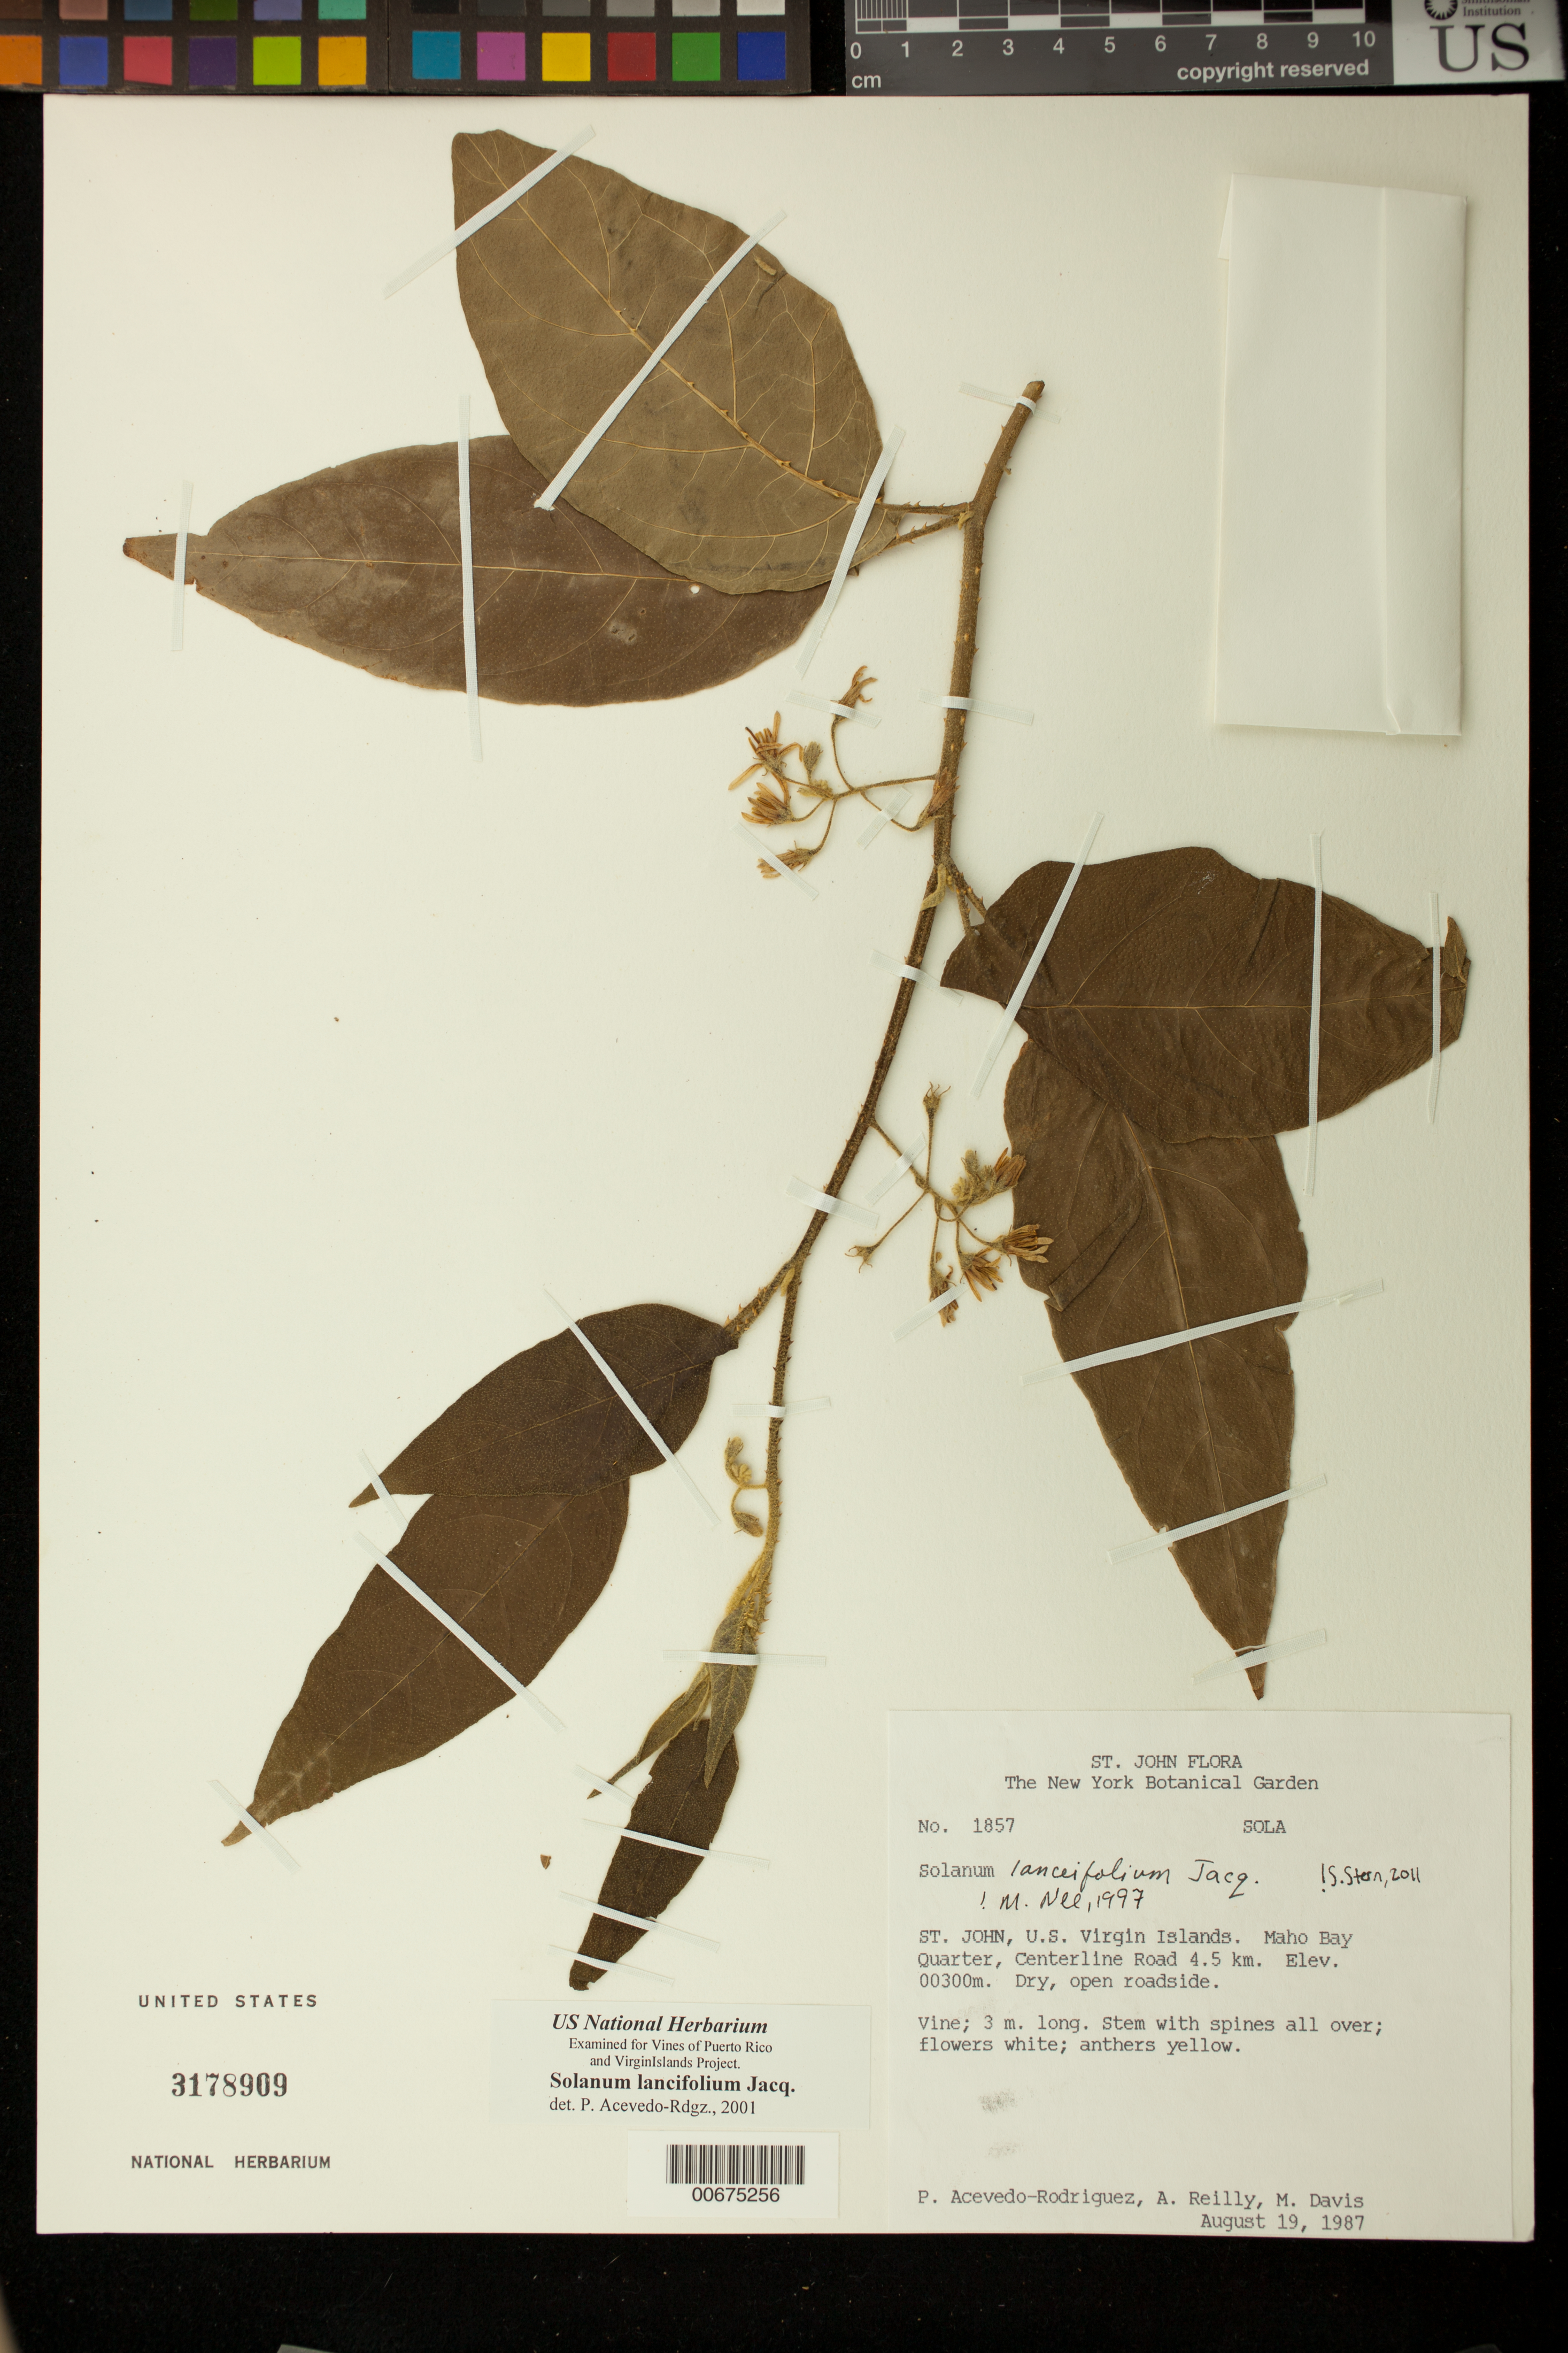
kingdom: Plantae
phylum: Tracheophyta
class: Magnoliopsida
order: Solanales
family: Solanaceae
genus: Solanum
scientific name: Solanum lanceifolium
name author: Jacq.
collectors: P. Acevedo-Rodr., A. Reilly & M. Davis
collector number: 1857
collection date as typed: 19 Aug 1987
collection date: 1987-08-19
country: U.S. Virgin Islands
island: St. John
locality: Maho Bay Quarter; Centerline Road 4.5 km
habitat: Dry, open roadside.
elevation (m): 300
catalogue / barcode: US 3178909